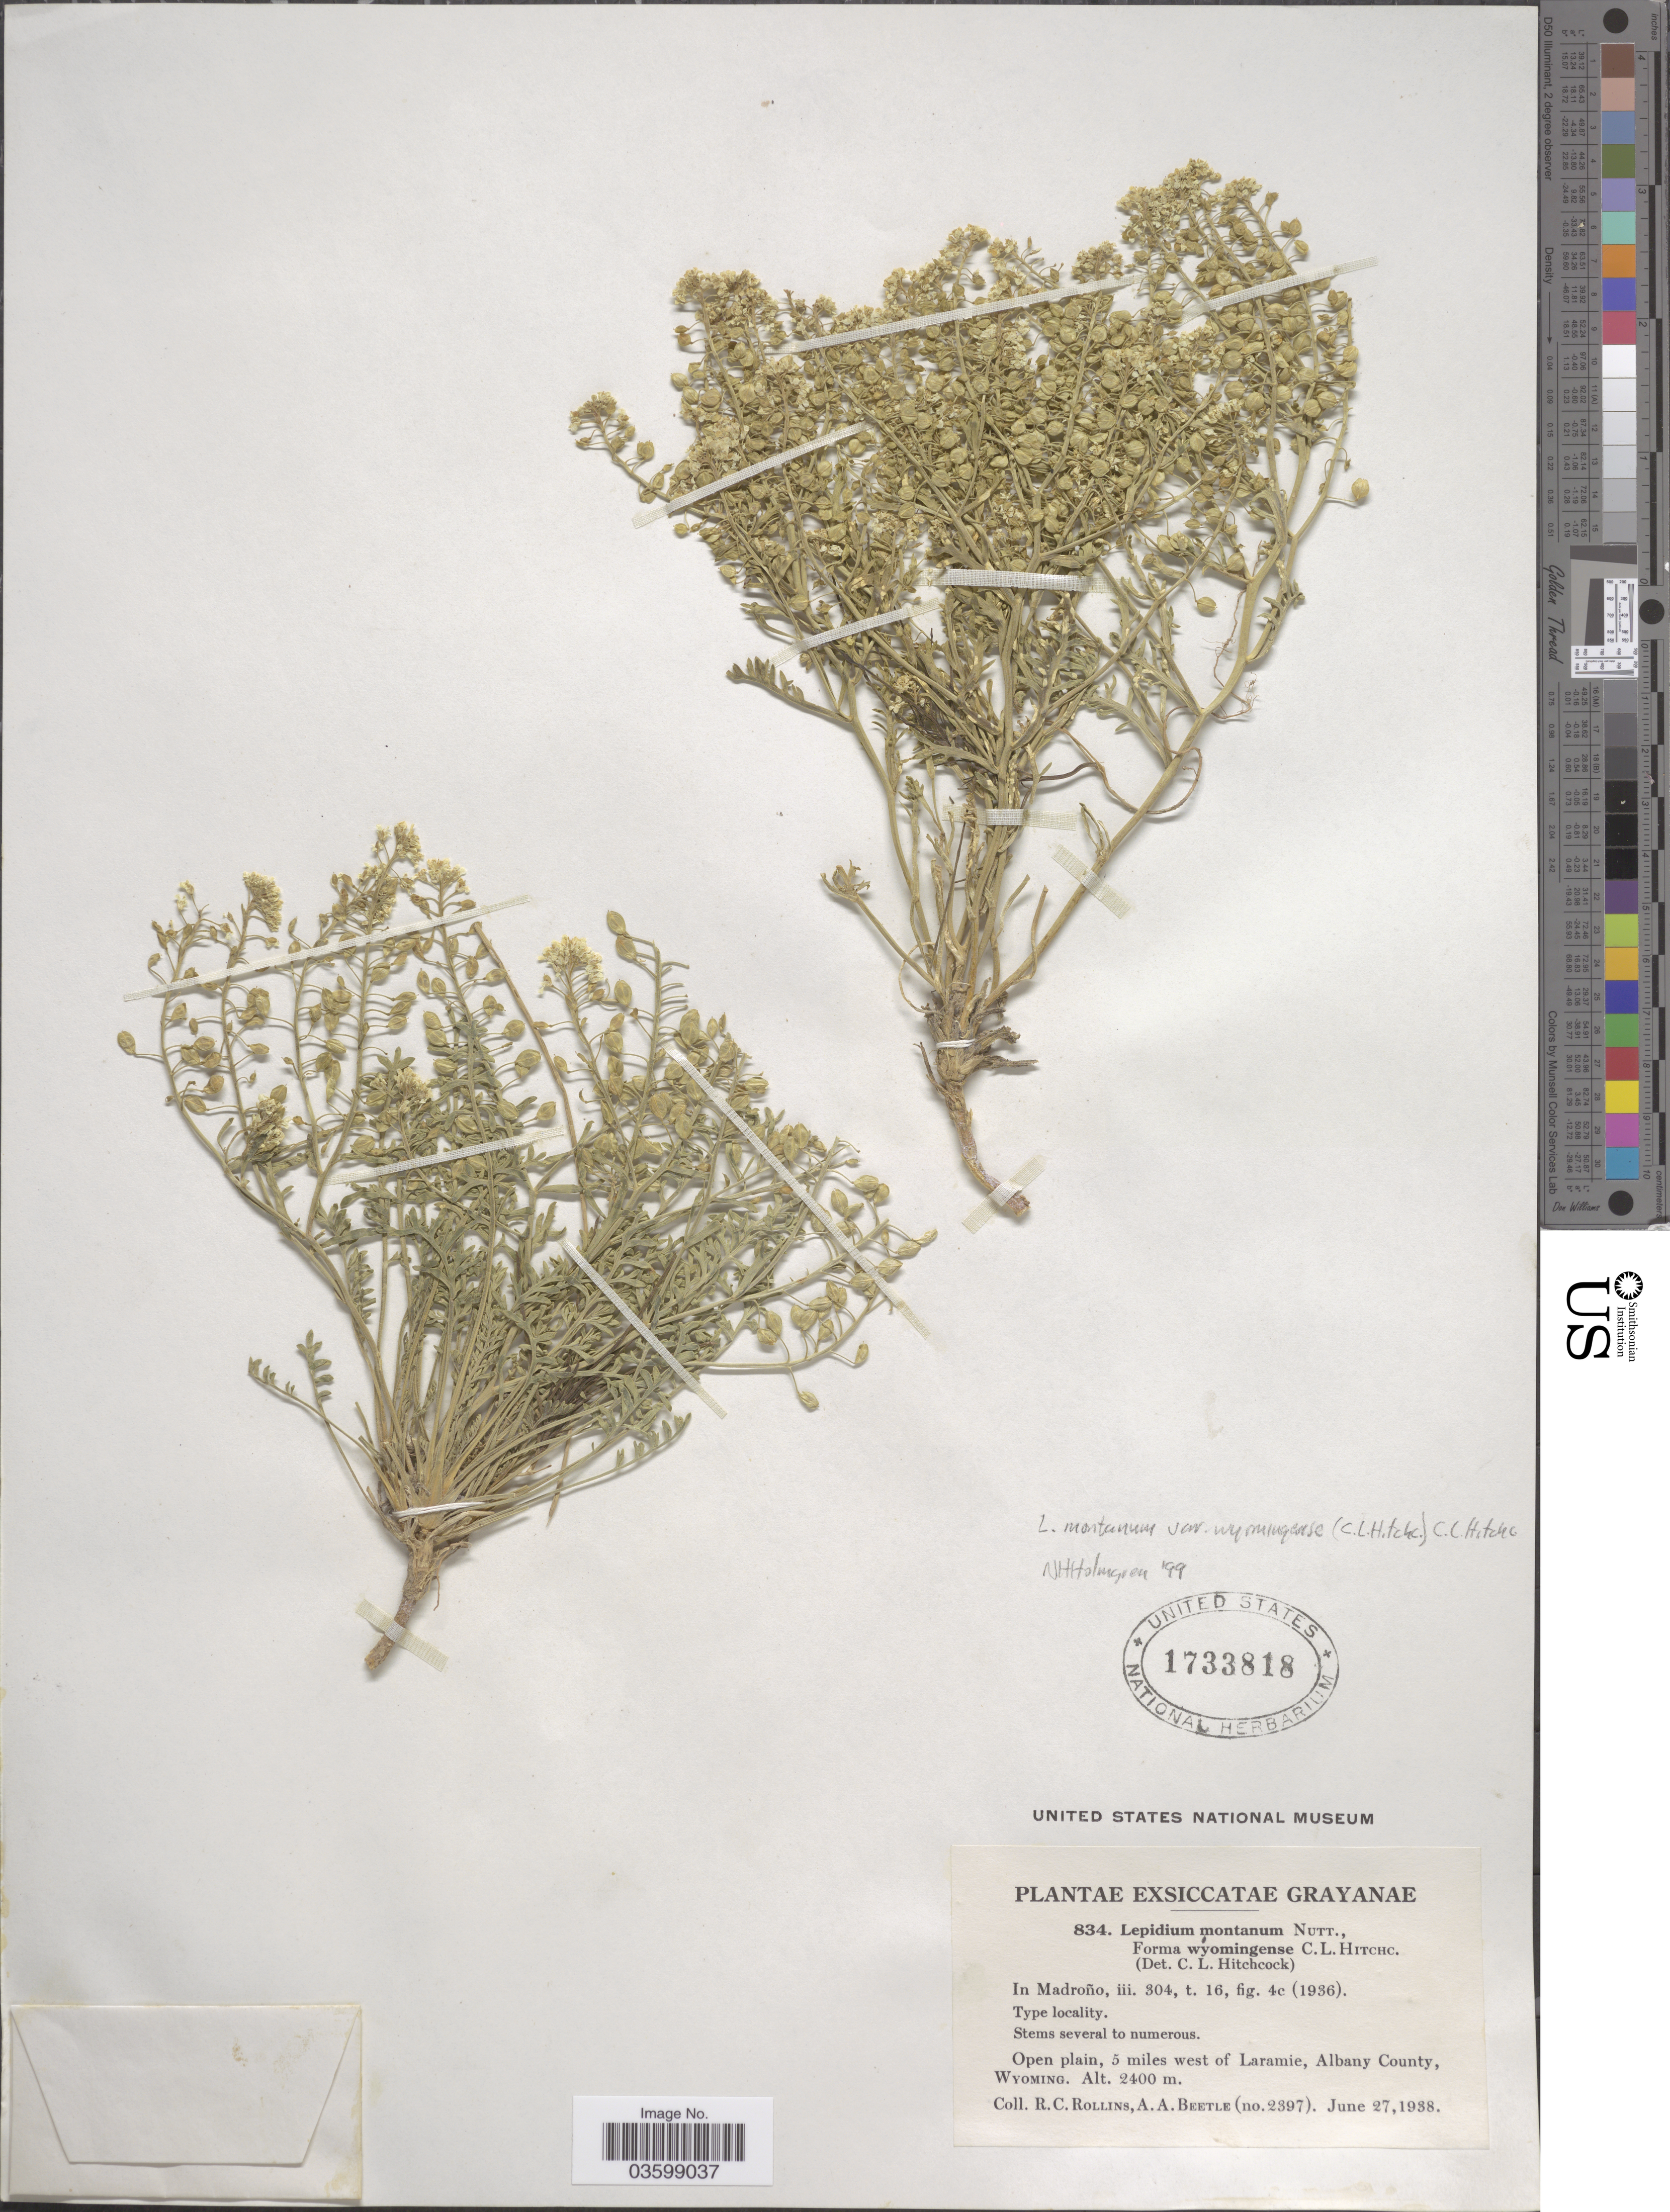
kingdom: Plantae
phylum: Tracheophyta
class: Magnoliopsida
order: Brassicales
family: Brassicaceae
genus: Lepidium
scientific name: Lepidium montanum f. wyomingense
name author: C.L. Hitchc.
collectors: R. C. Rollins & A. A. Beetle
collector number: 2397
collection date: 1938-06-27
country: United States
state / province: Wyoming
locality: Open plain, 5 miles west of Laramie, Albany County.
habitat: open plains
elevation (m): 2400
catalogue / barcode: US 1733818